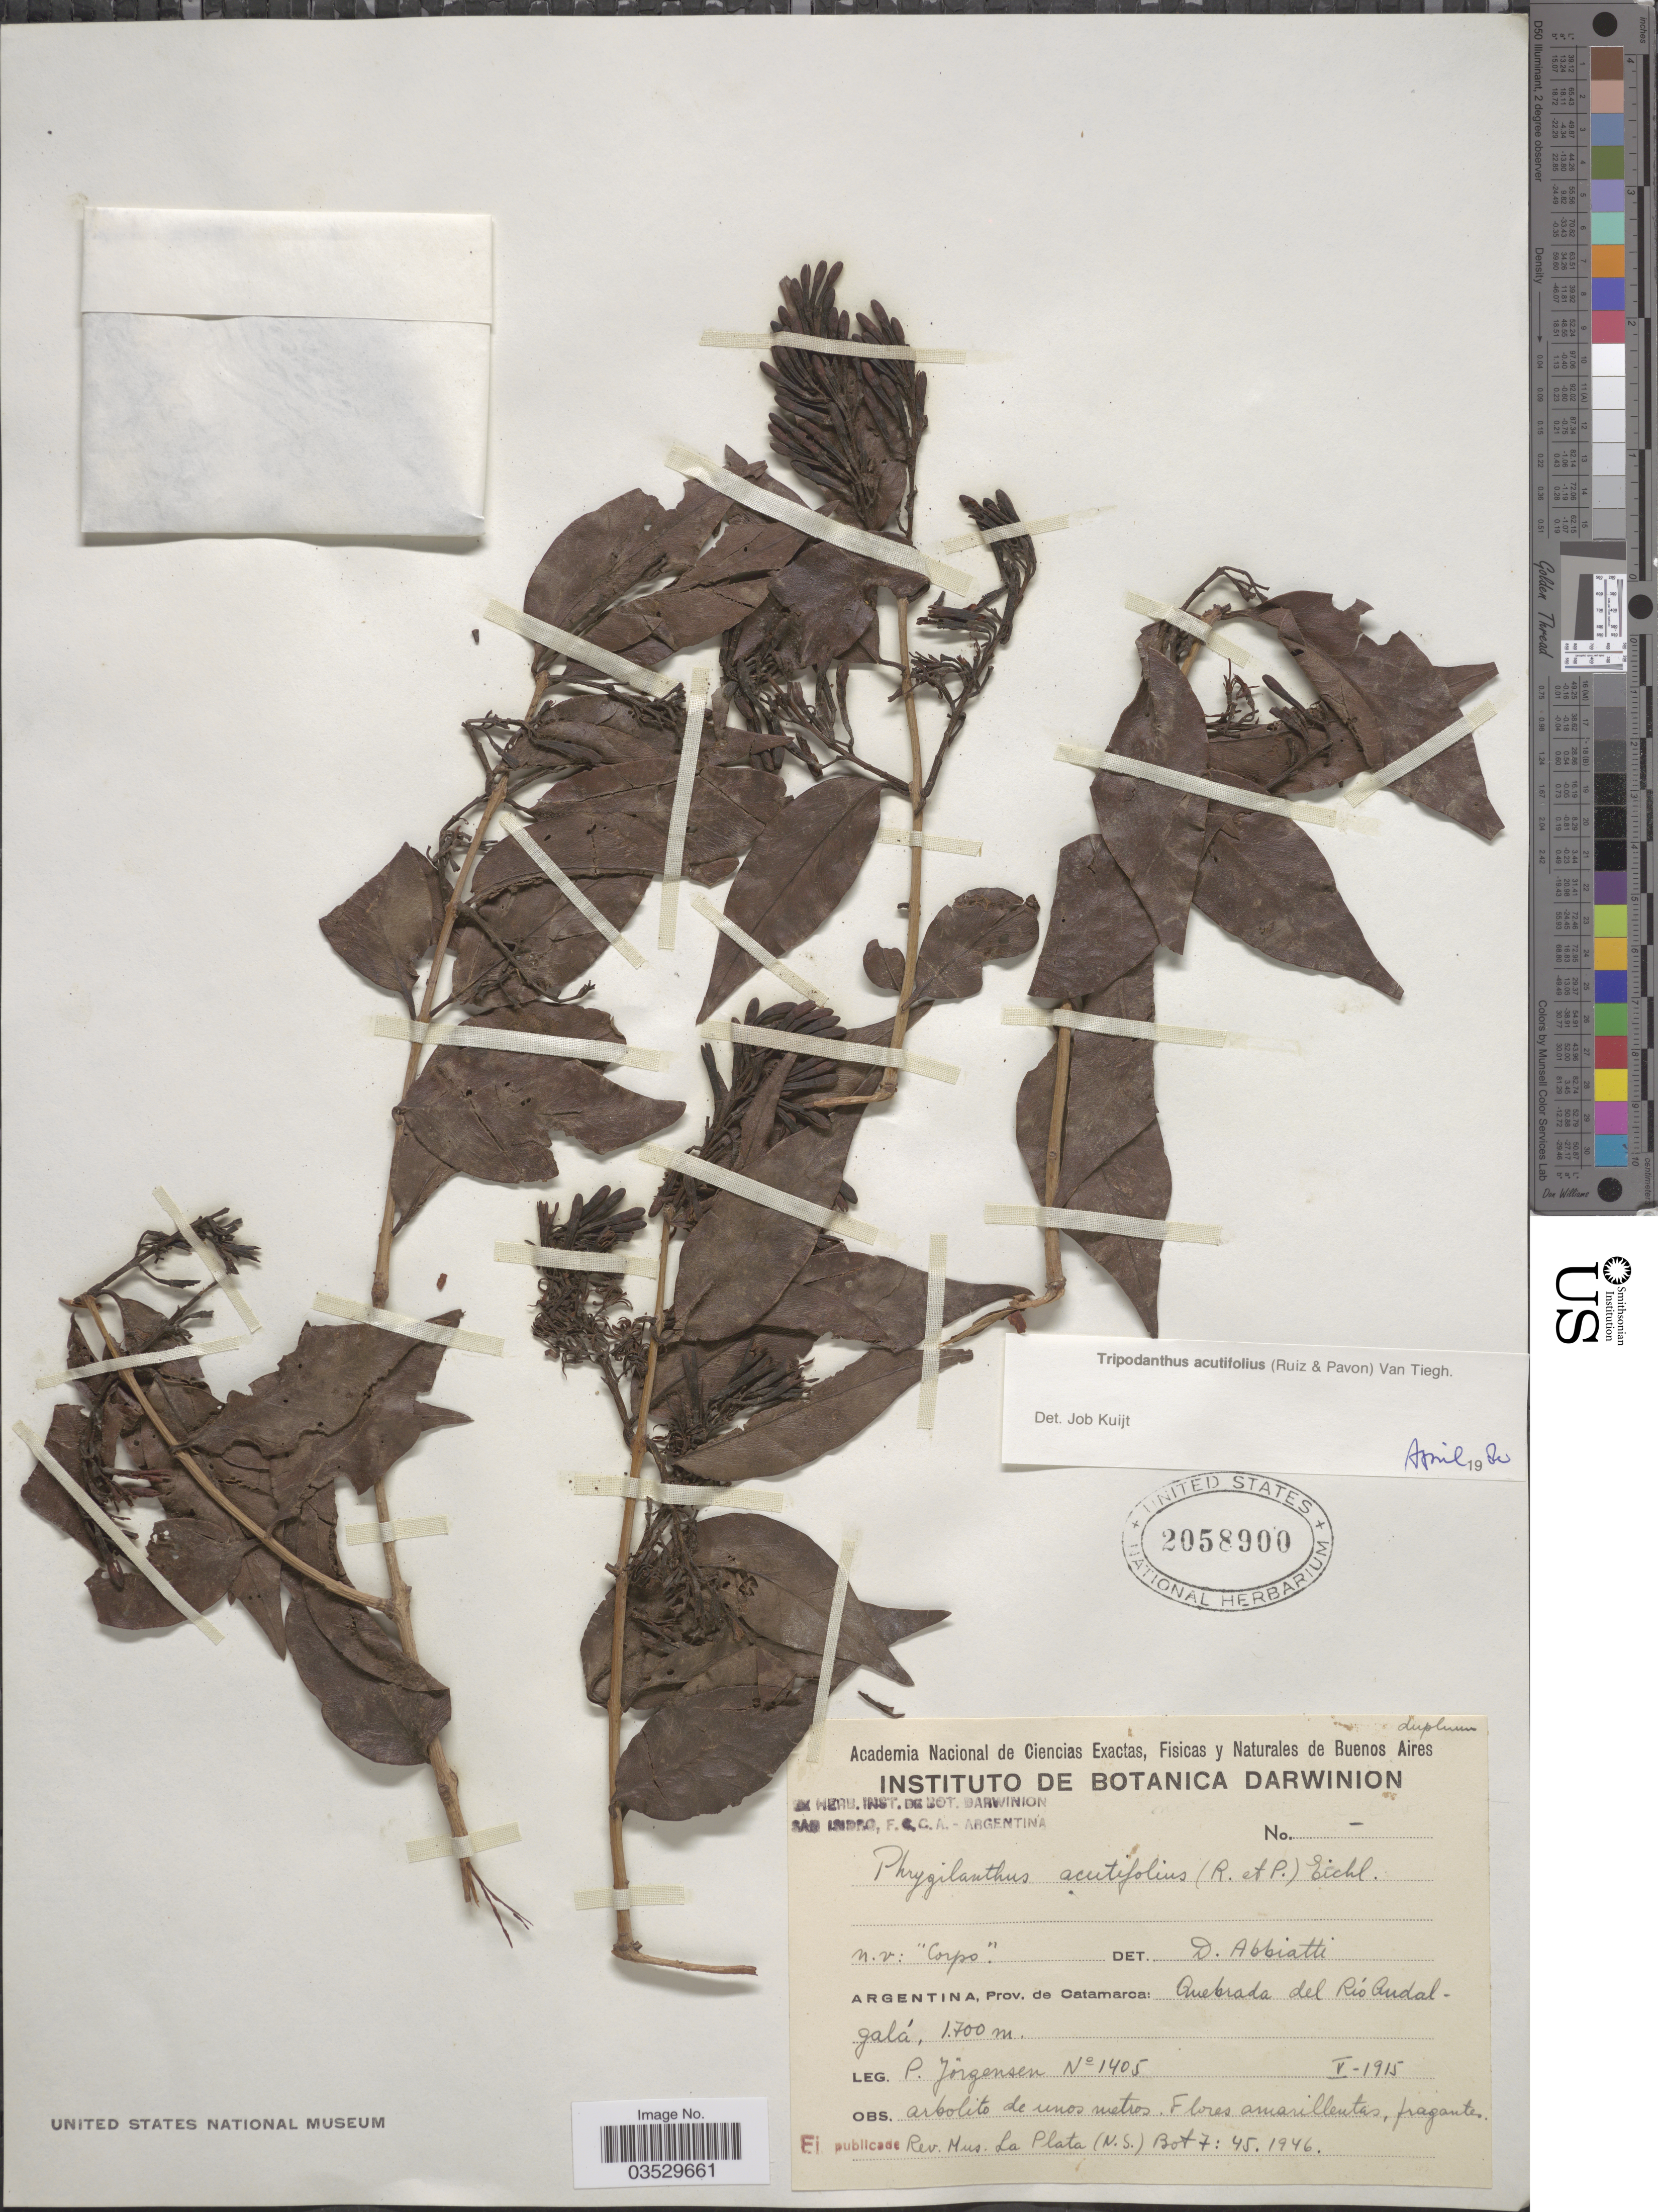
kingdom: Plantae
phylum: Tracheophyta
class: Magnoliopsida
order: Santalales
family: Loranthaceae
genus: Tripodanthus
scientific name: Tripodanthus acutifolius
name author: Tiegh.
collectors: P. Jörgensen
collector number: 1405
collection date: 1915-05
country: Argentina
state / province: Catamarca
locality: Quebrada del Río Andalgalá.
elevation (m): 1700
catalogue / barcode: US 2058900